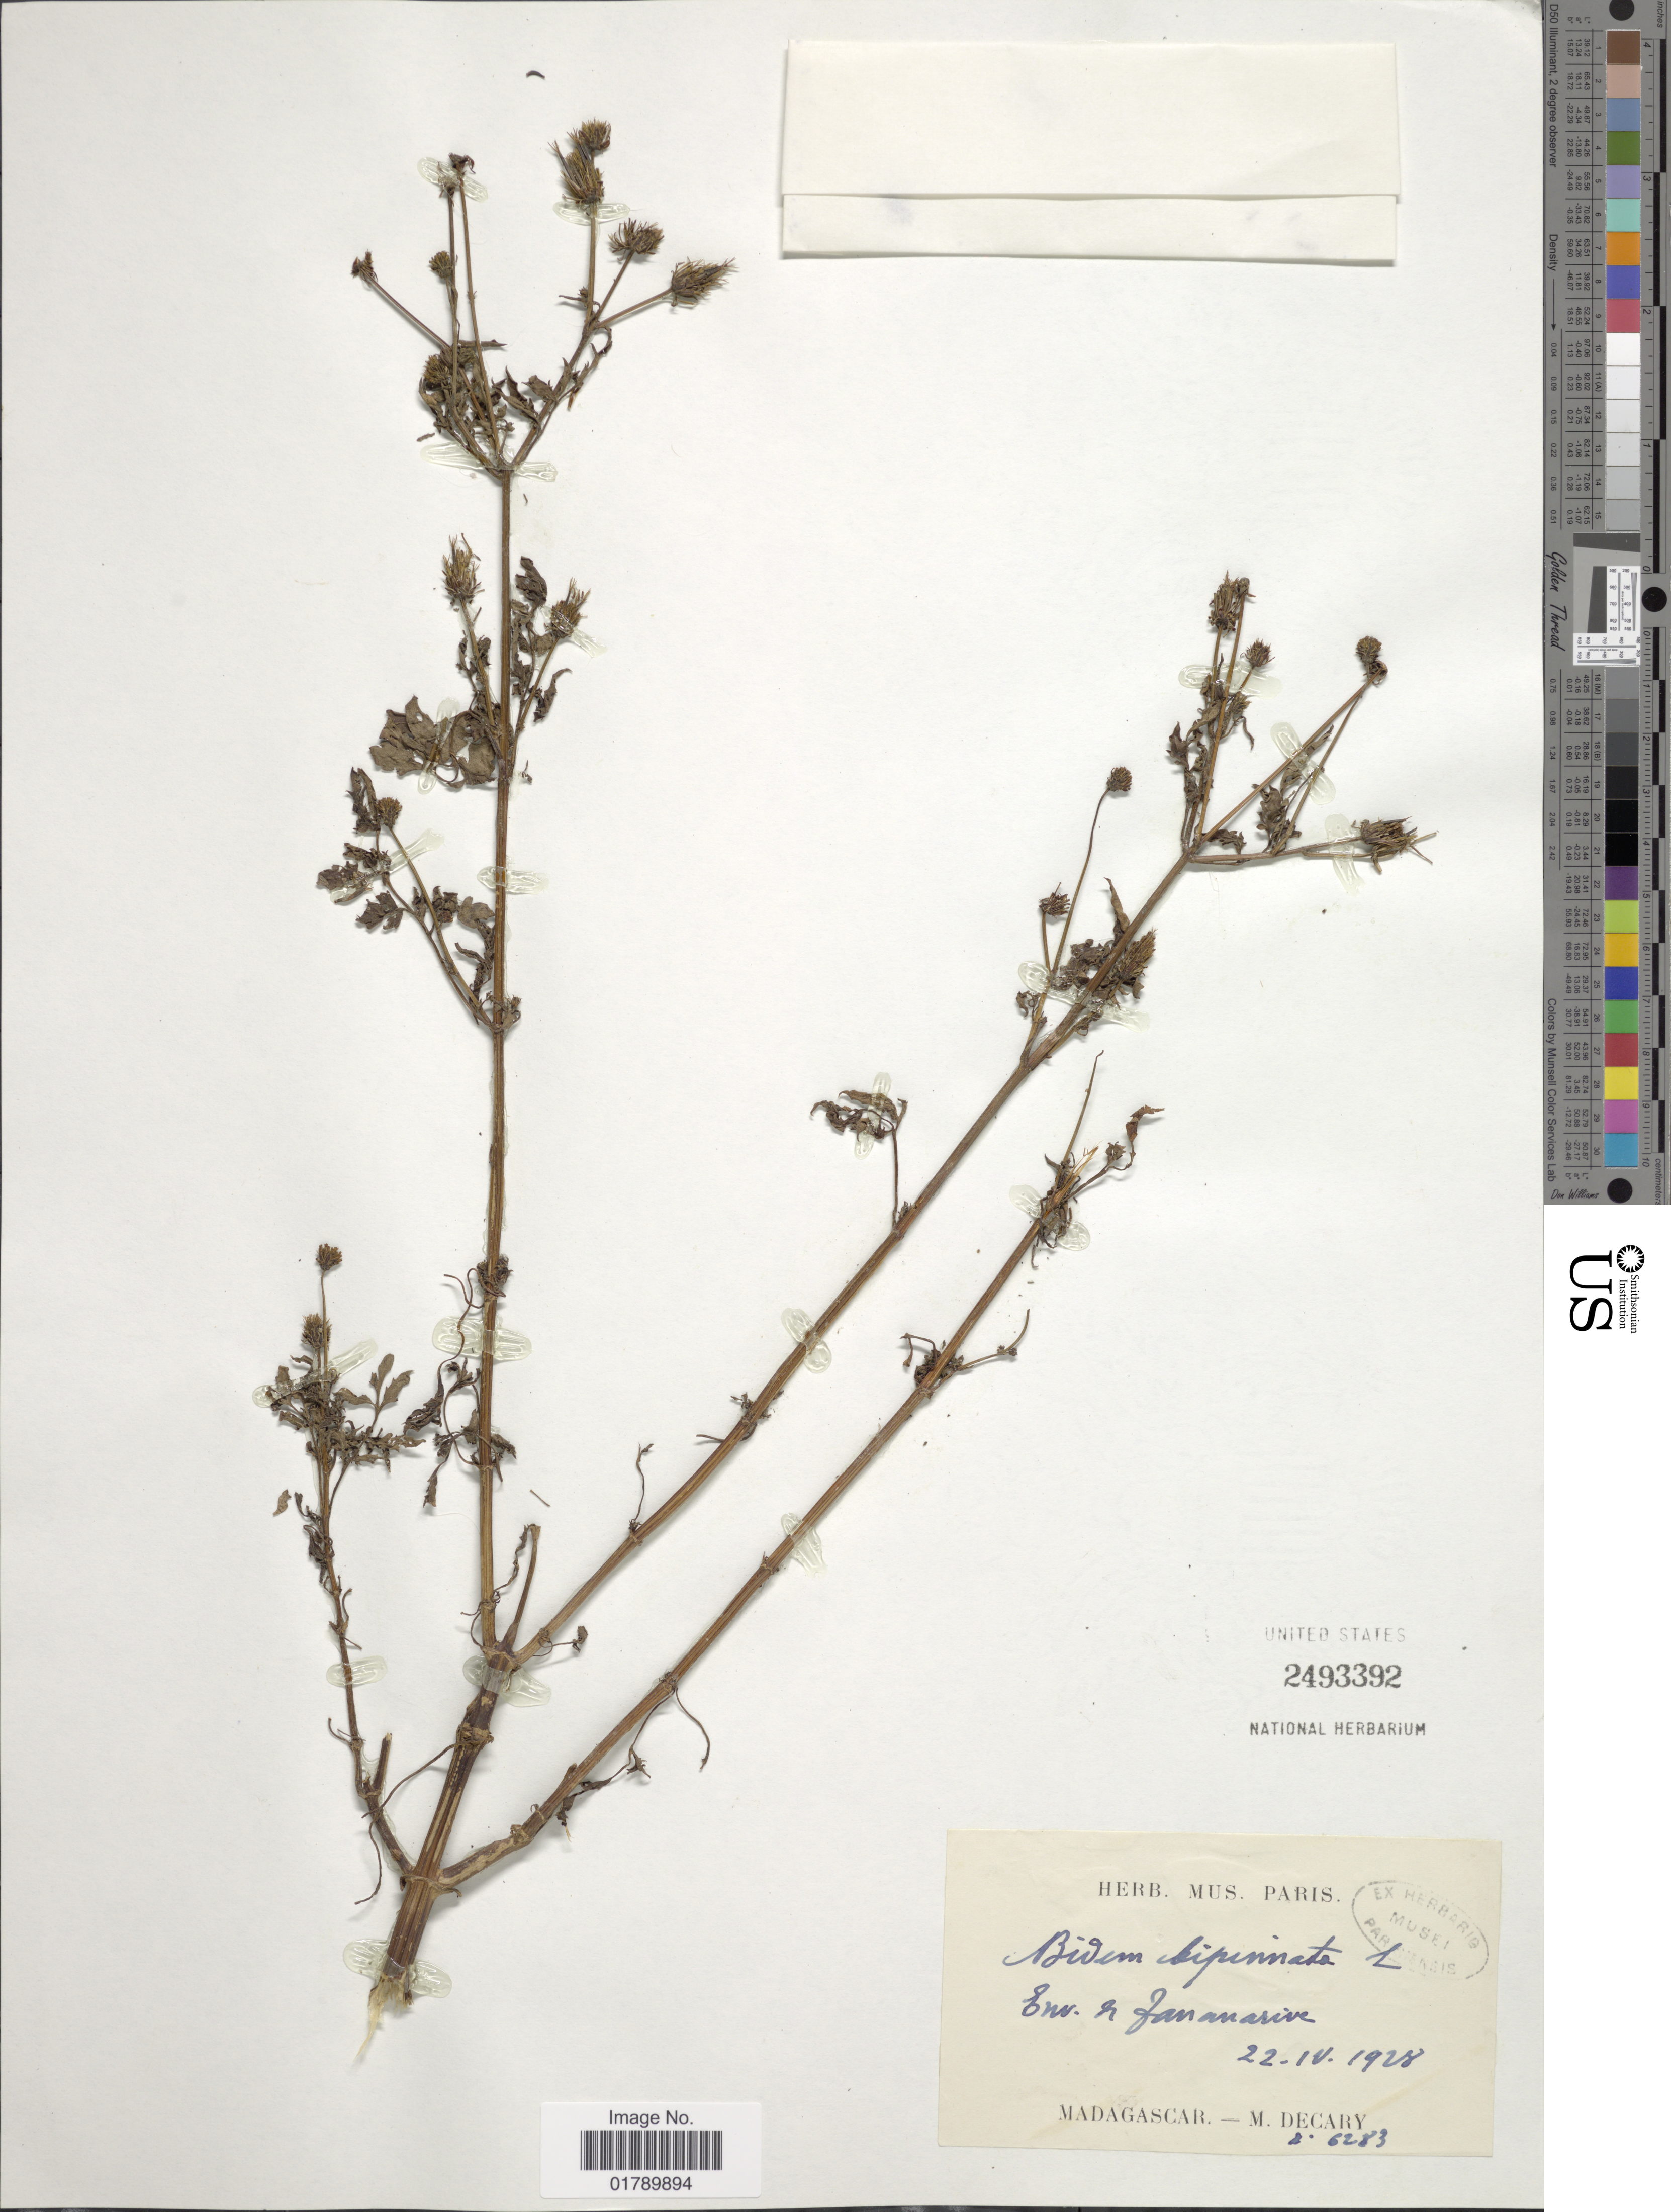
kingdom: Plantae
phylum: Tracheophyta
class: Magnoliopsida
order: Asterales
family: Asteraceae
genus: Bidens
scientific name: Bidens bipinnata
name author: L.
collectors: R. Decary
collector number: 6283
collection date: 1928-04-22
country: Madagascar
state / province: Analamanga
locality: Env. de Tananarive [Vicinity of Antananarivo]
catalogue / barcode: US 2493392